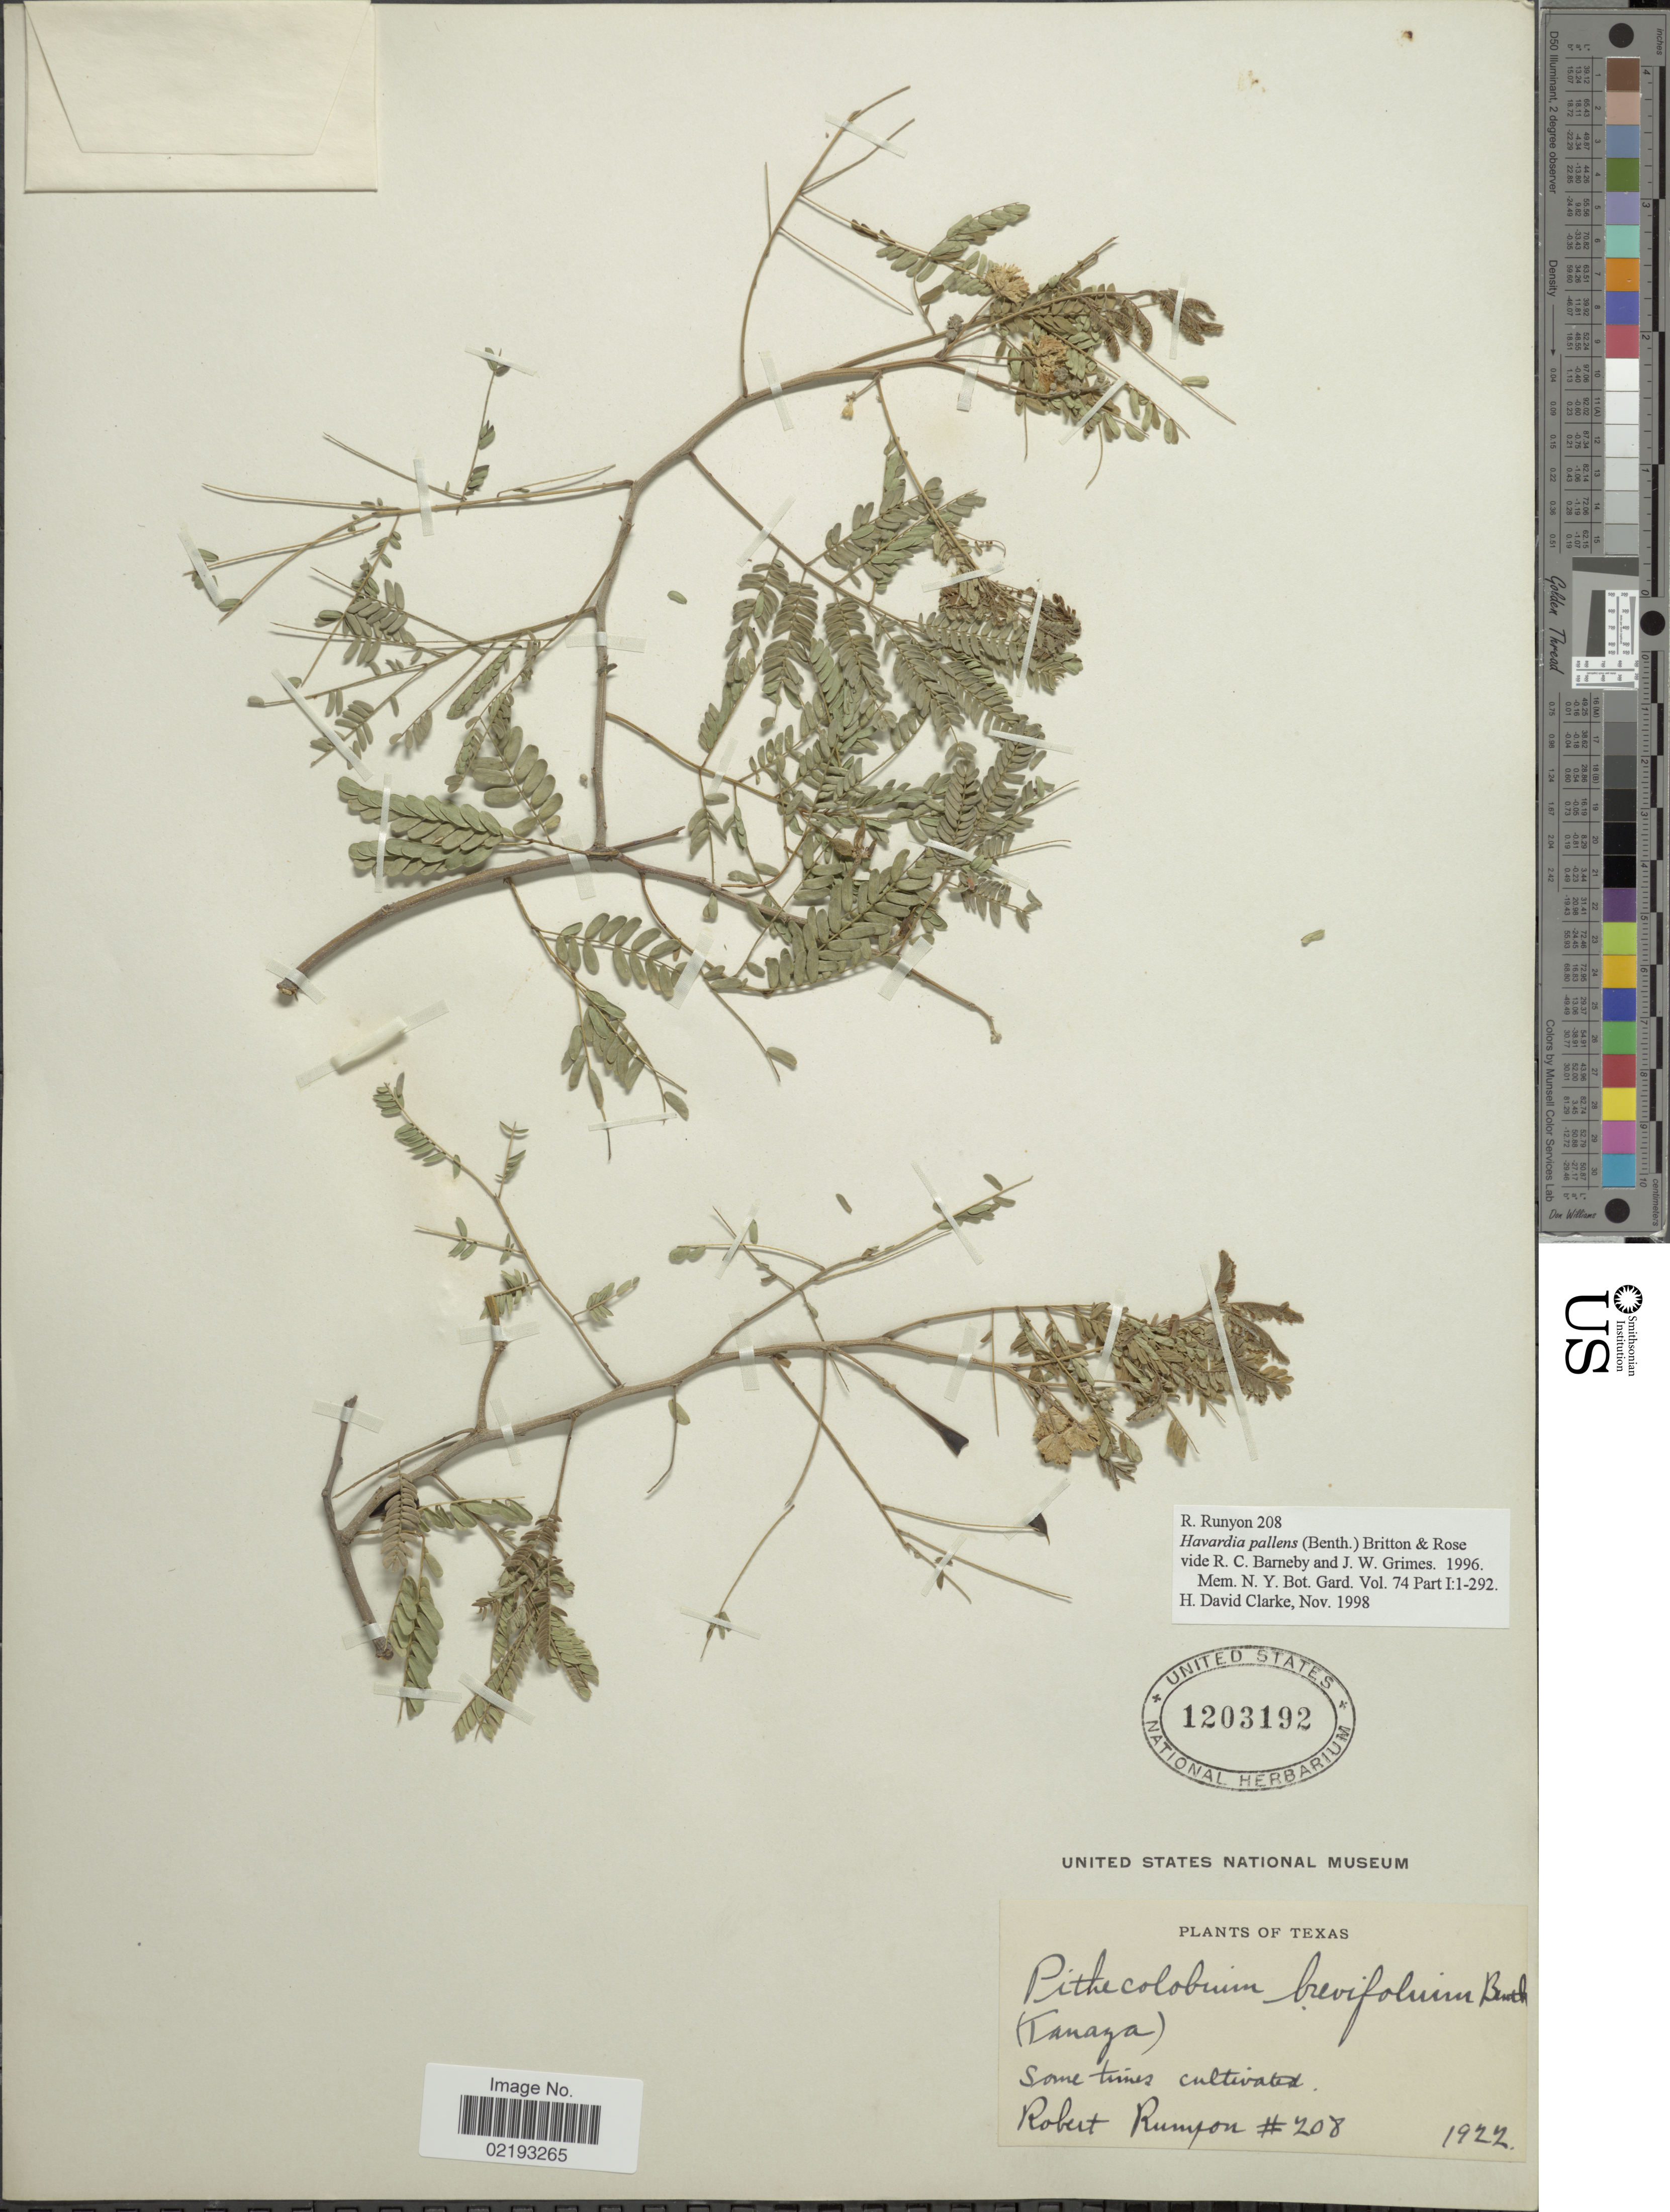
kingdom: Plantae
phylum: Tracheophyta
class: Magnoliopsida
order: Fabales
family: Fabaceae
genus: Havardia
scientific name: Havardia pallens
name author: (Benth.) Britton & Rose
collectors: R. Runyon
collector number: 208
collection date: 1922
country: United States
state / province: Texas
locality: (Tanaya)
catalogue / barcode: US 1203192